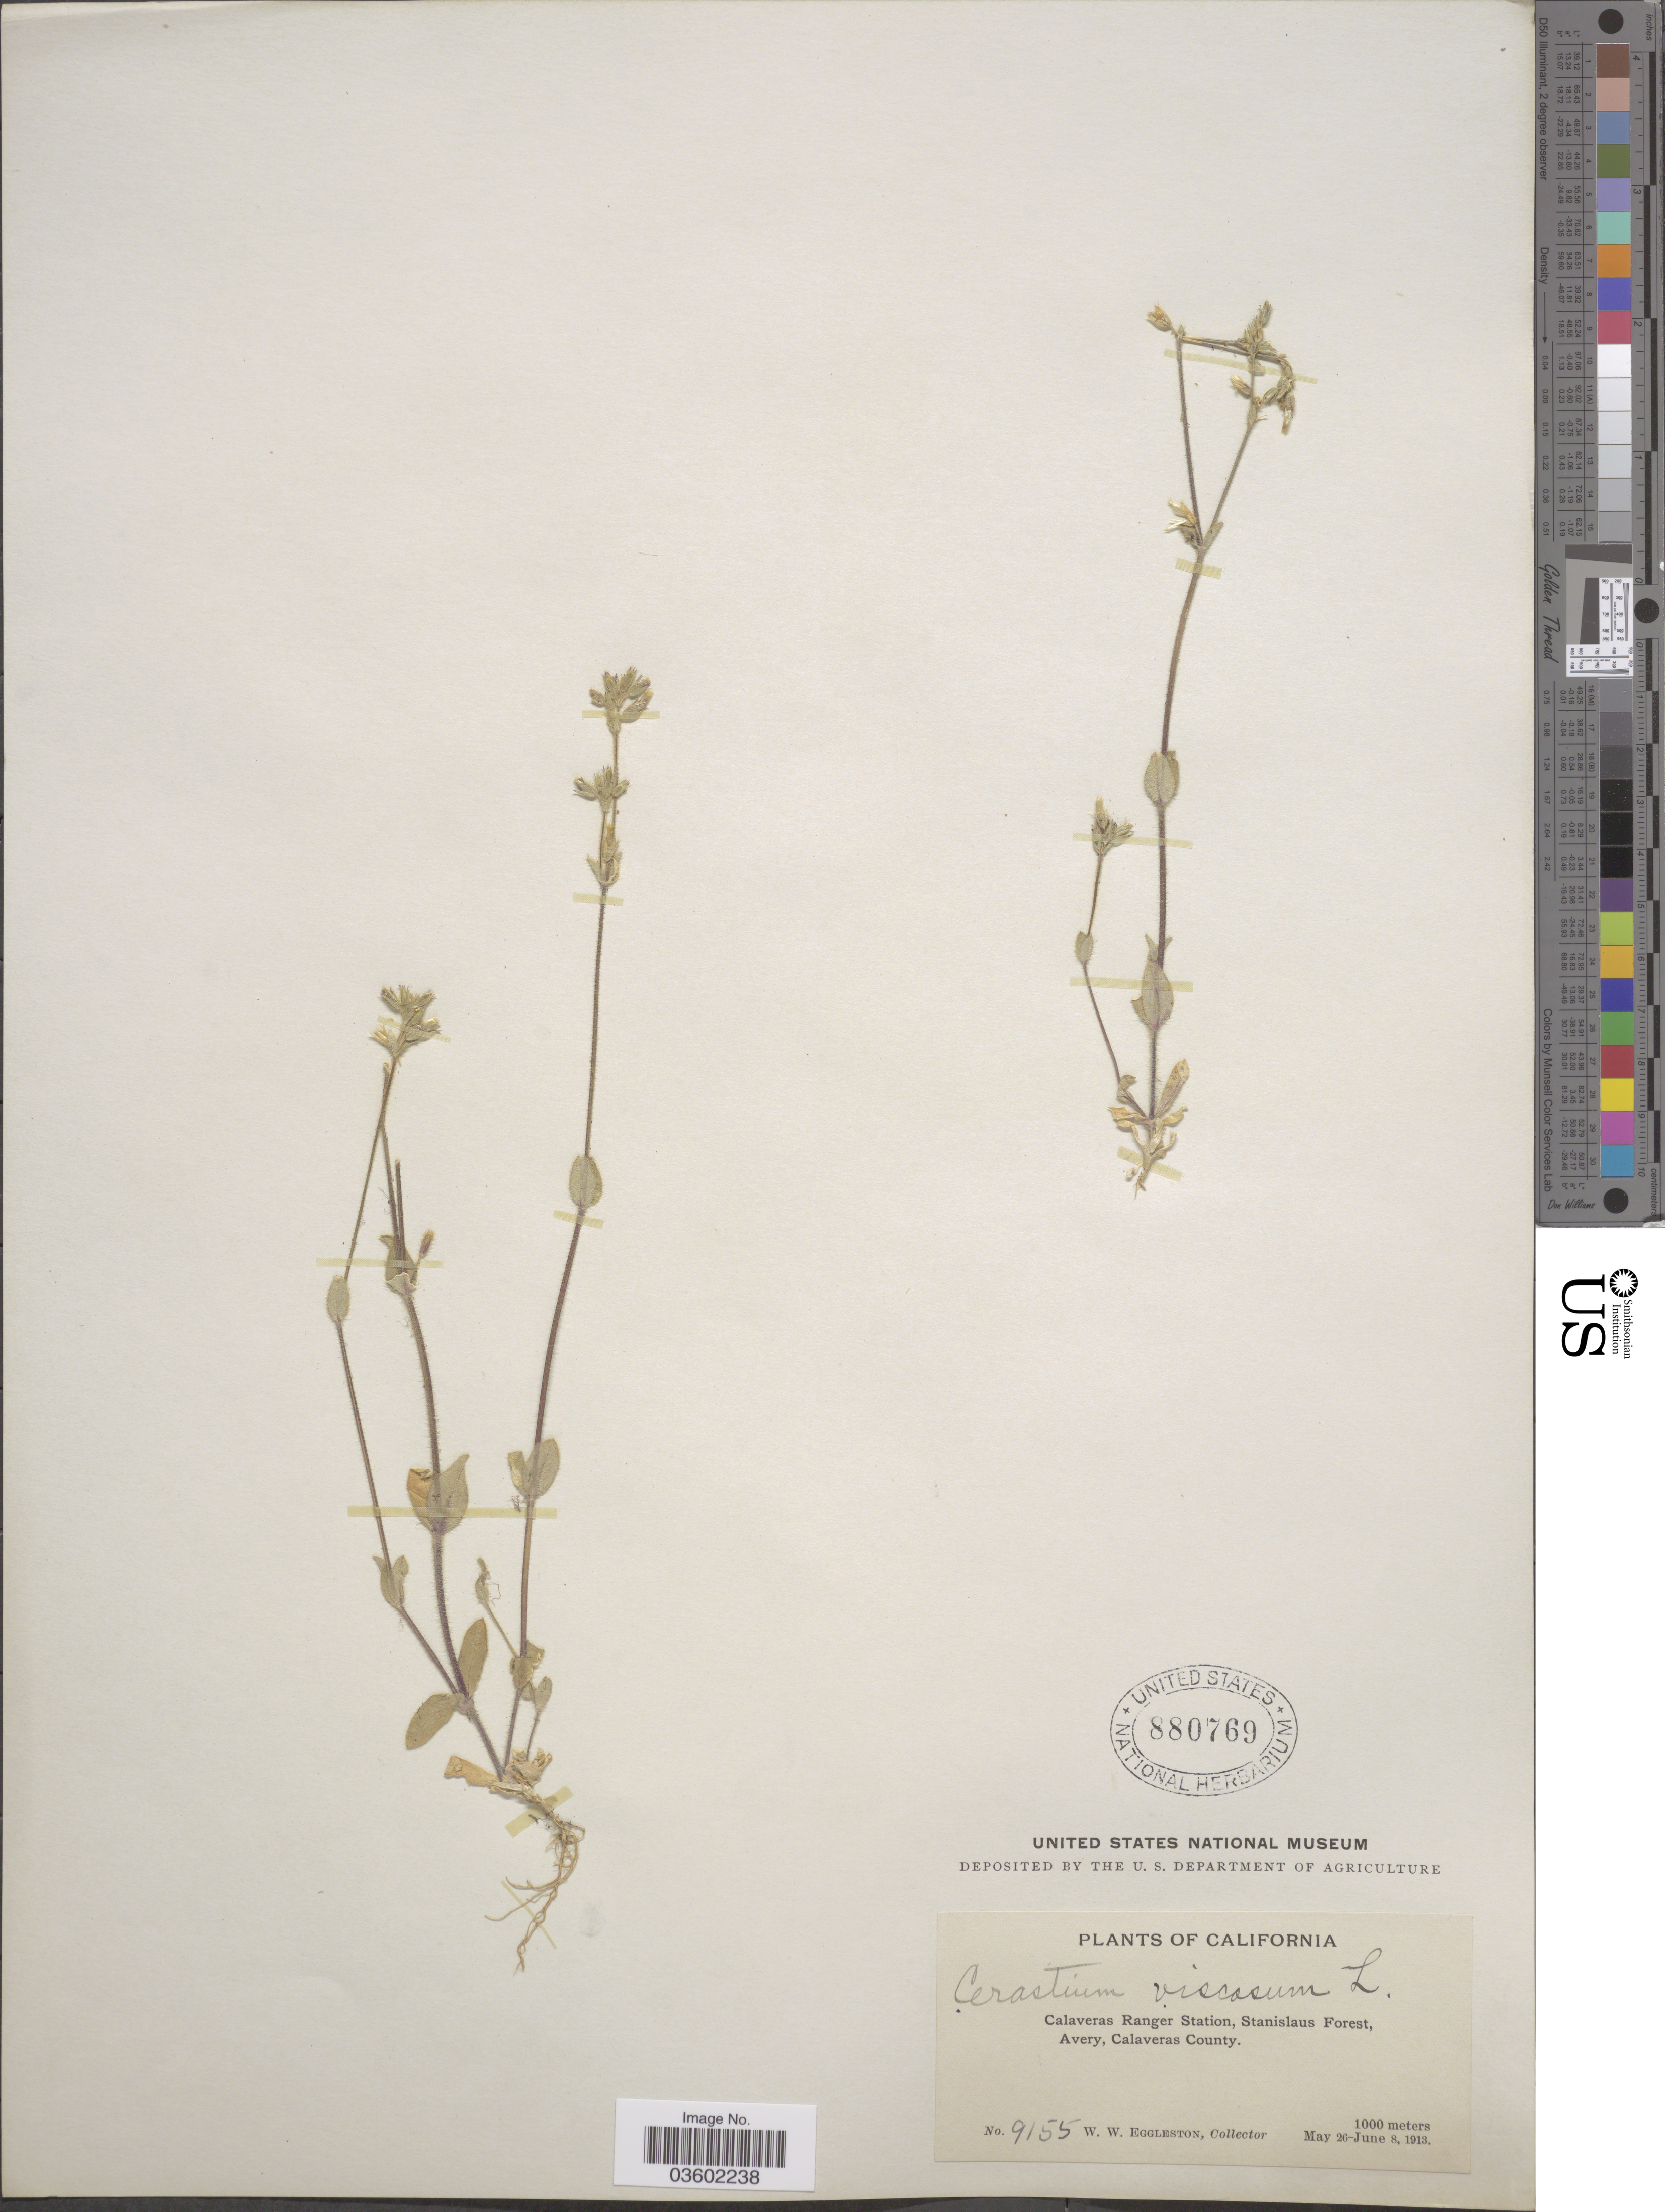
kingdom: Plantae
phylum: Tracheophyta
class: Magnoliopsida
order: Caryophyllales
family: Caryophyllaceae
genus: Cerastium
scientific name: Cerastium viscosum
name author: L.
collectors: W. W. Eggleston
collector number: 9155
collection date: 1913-05-26/1913-06-08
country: United States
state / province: California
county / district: Calaveras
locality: Calaveras Ranger Station, Stanislaus Forest, Avery, Calaveras County.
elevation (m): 1000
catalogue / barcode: US 880769